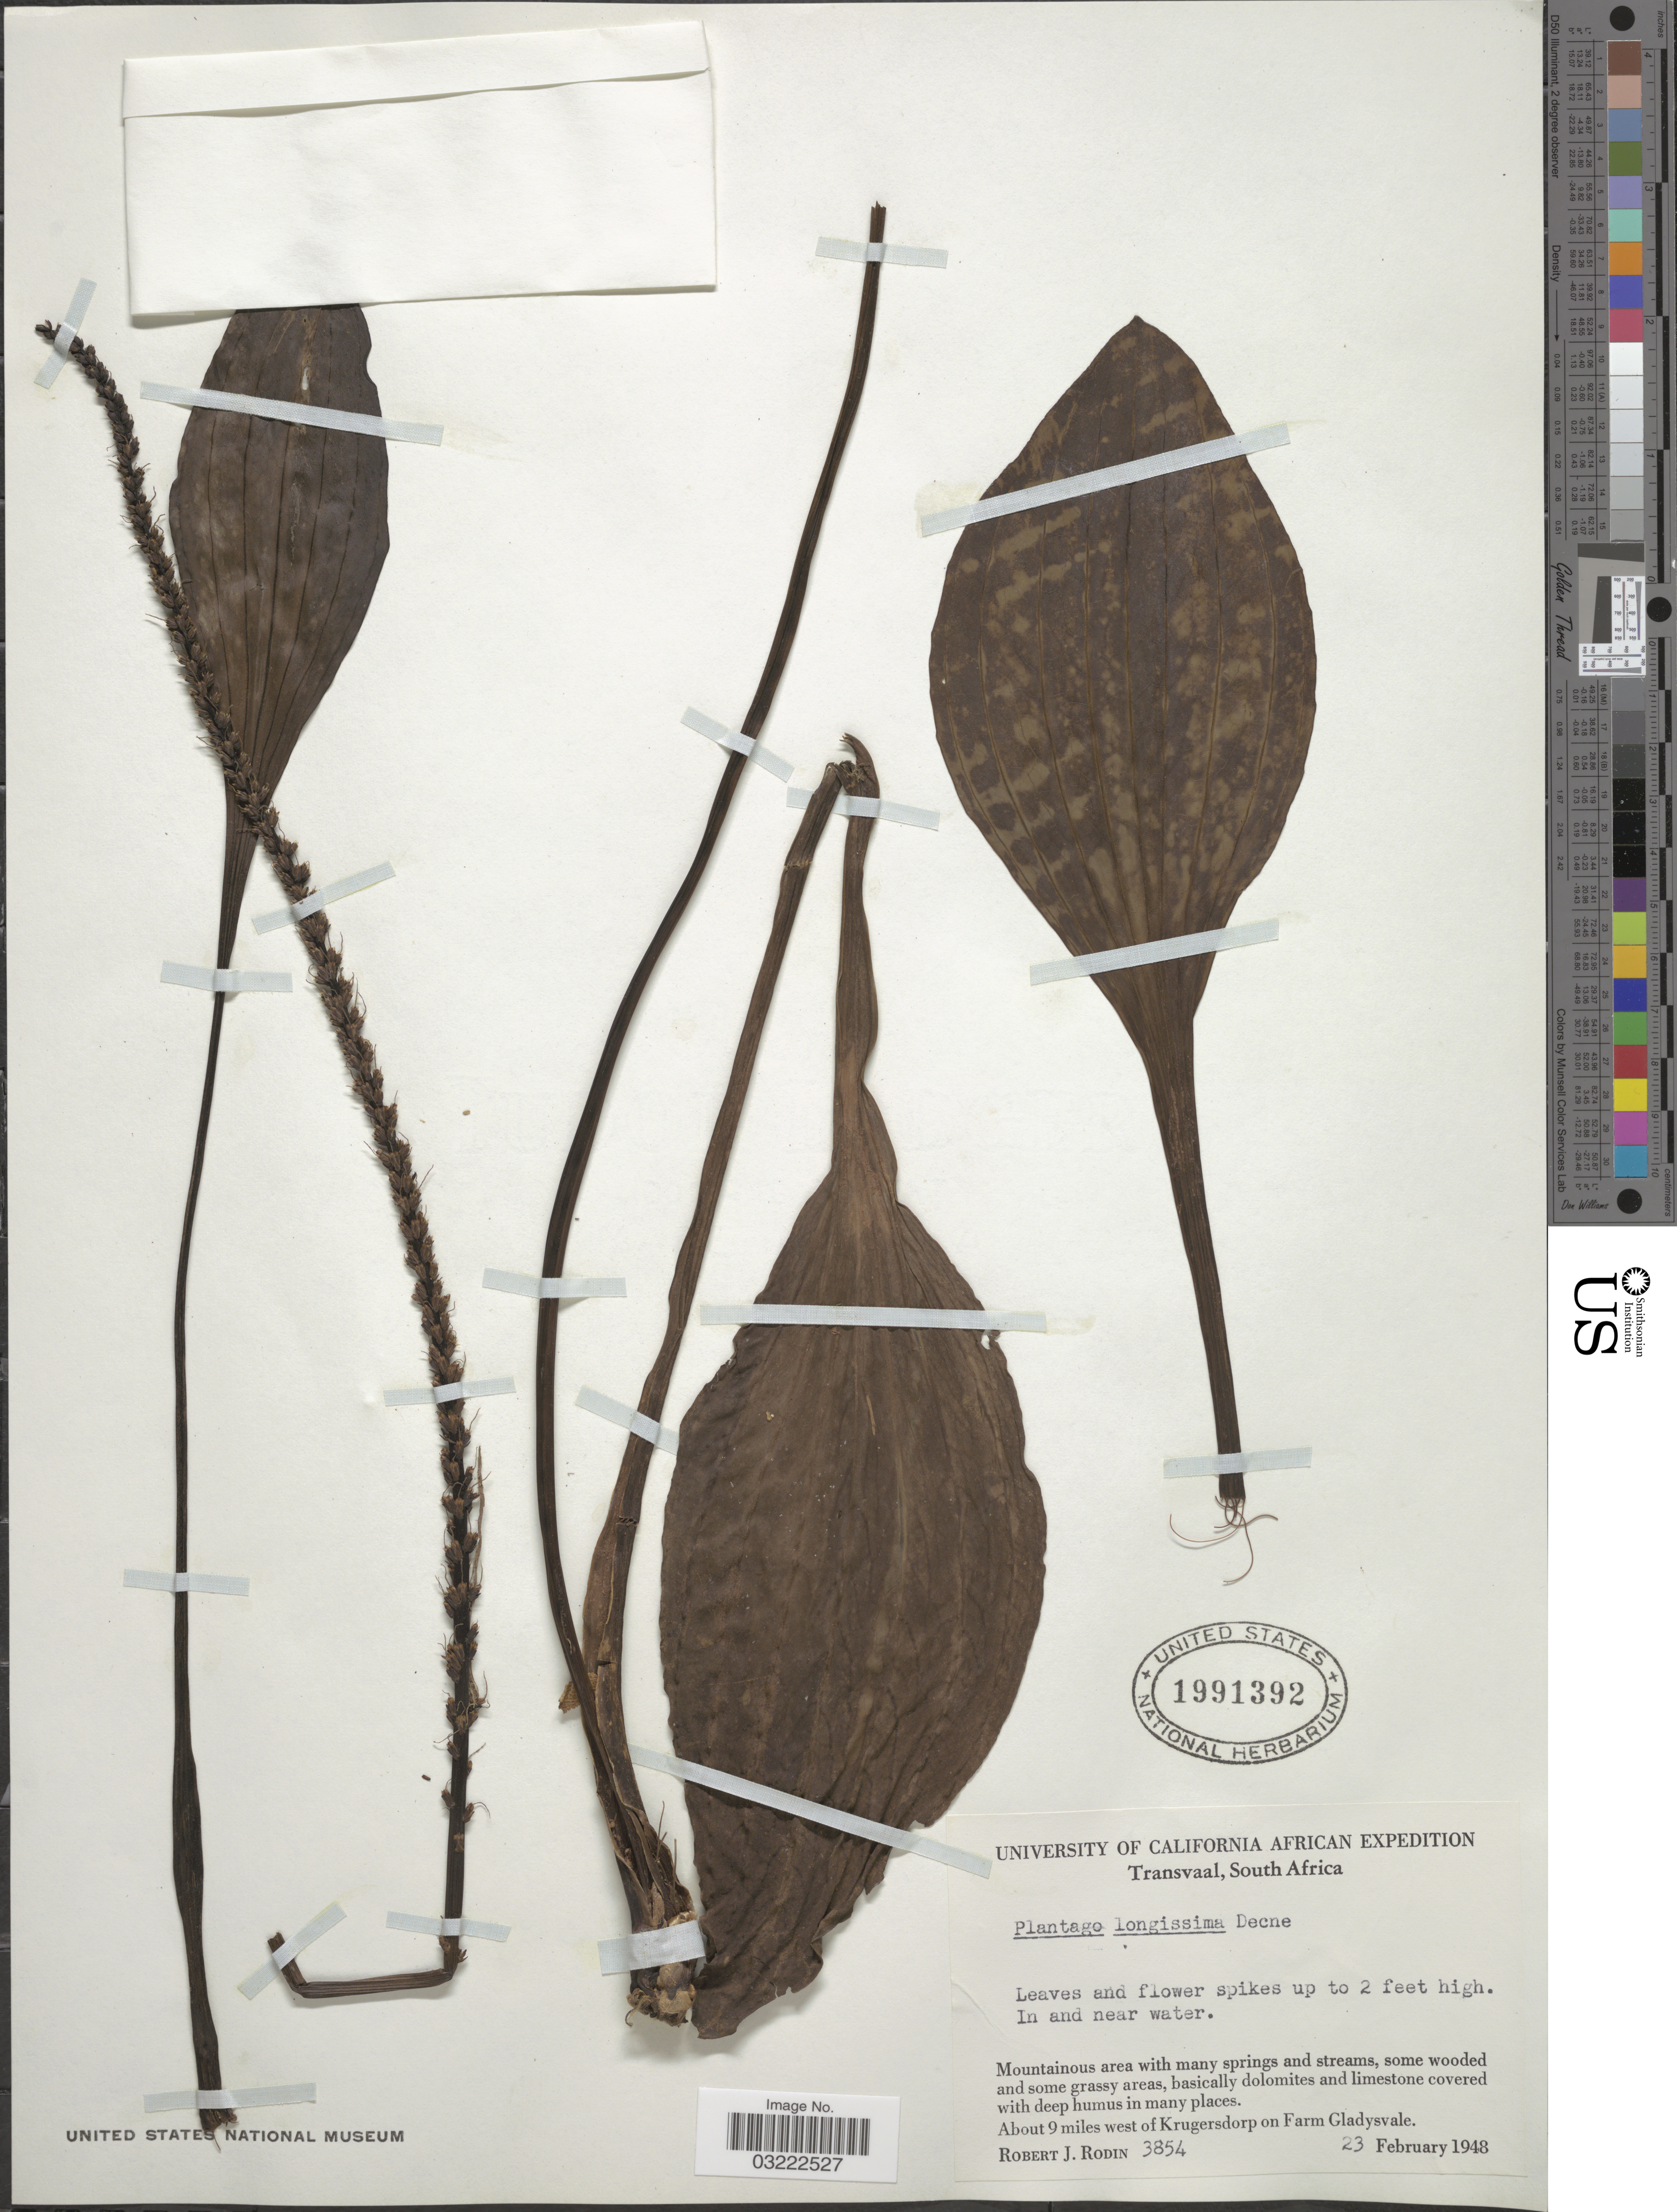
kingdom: Plantae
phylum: Tracheophyta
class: Magnoliopsida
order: Lamiales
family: Plantaginaceae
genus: Plantago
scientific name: Plantago longissima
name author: Decne.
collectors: R. J. Rodin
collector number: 3854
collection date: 1948-02-23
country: South Africa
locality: Transvaal, About 9 miles west of Krugersdorp on Farm Gladysvale.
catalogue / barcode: US 1991392